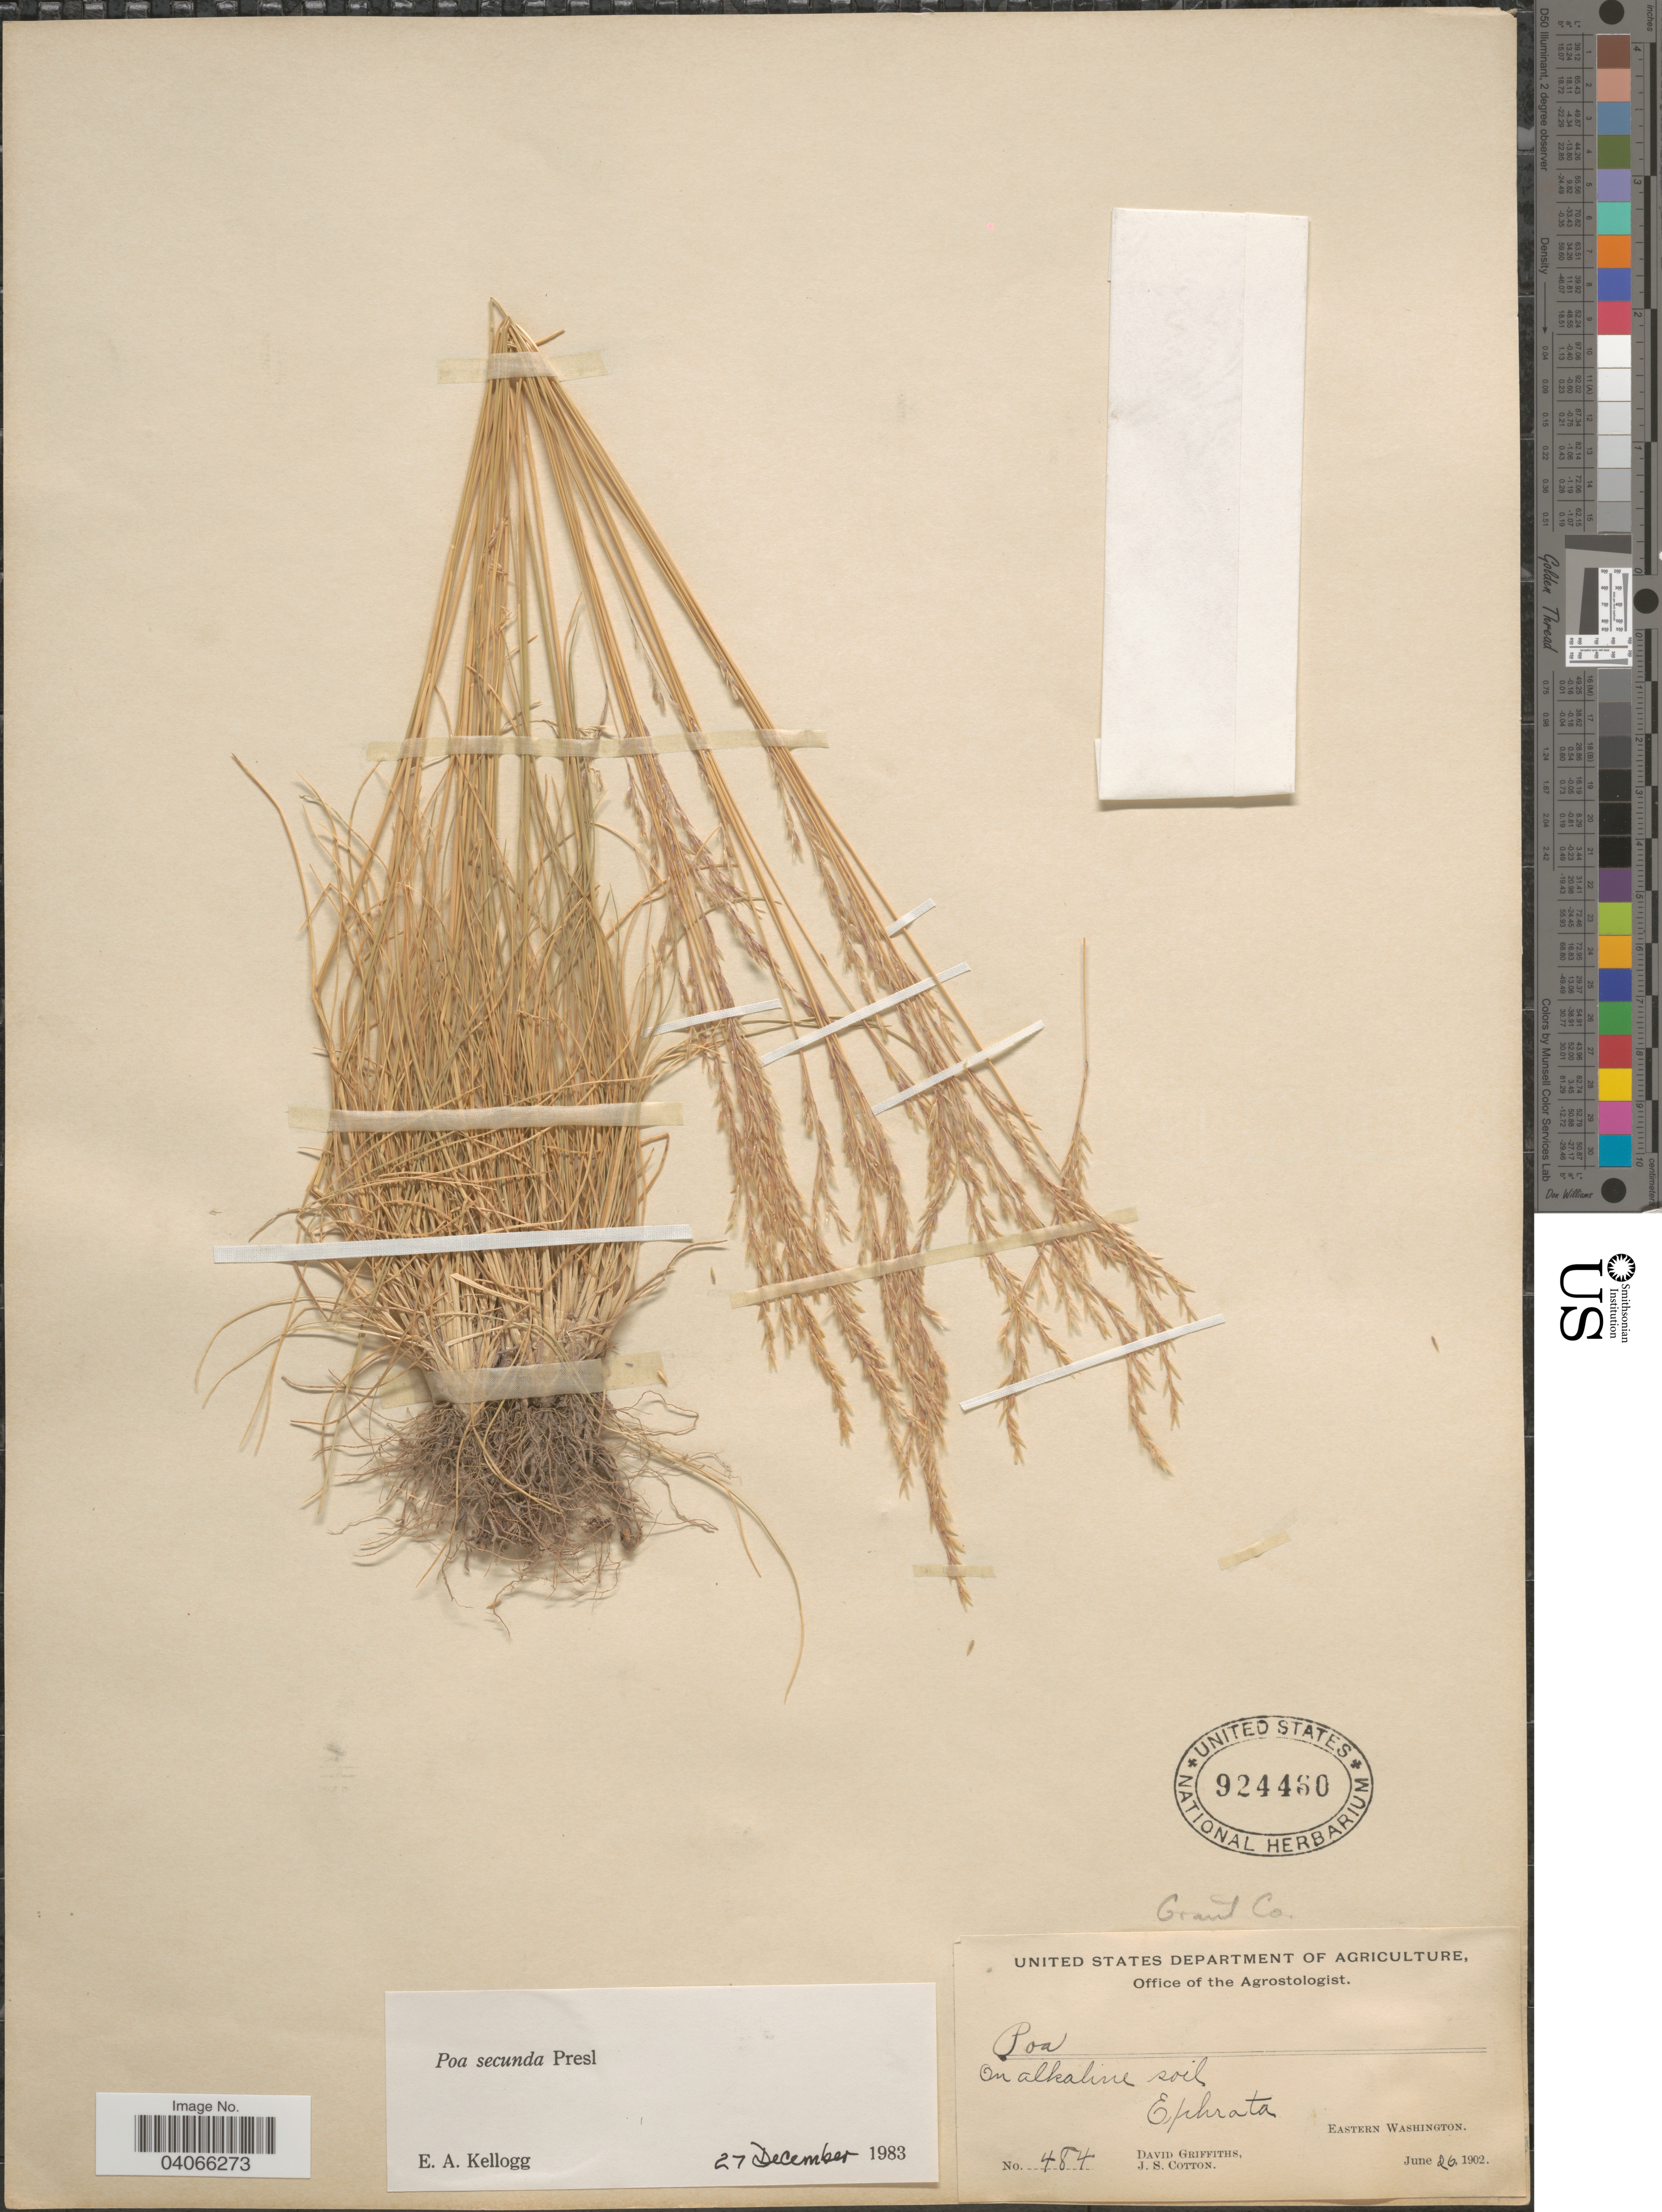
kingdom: Plantae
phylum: Tracheophyta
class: Liliopsida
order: Poales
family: Poaceae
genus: Poa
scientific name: Poa secunda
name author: J. Presl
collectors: D. Griffiths & J. S. Cotton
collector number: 484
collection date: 1902-06-26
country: United States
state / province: Washington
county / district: Grant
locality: Grant Co. On alkaline soil Ephrata. Eastern Washington.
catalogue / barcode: US 924460